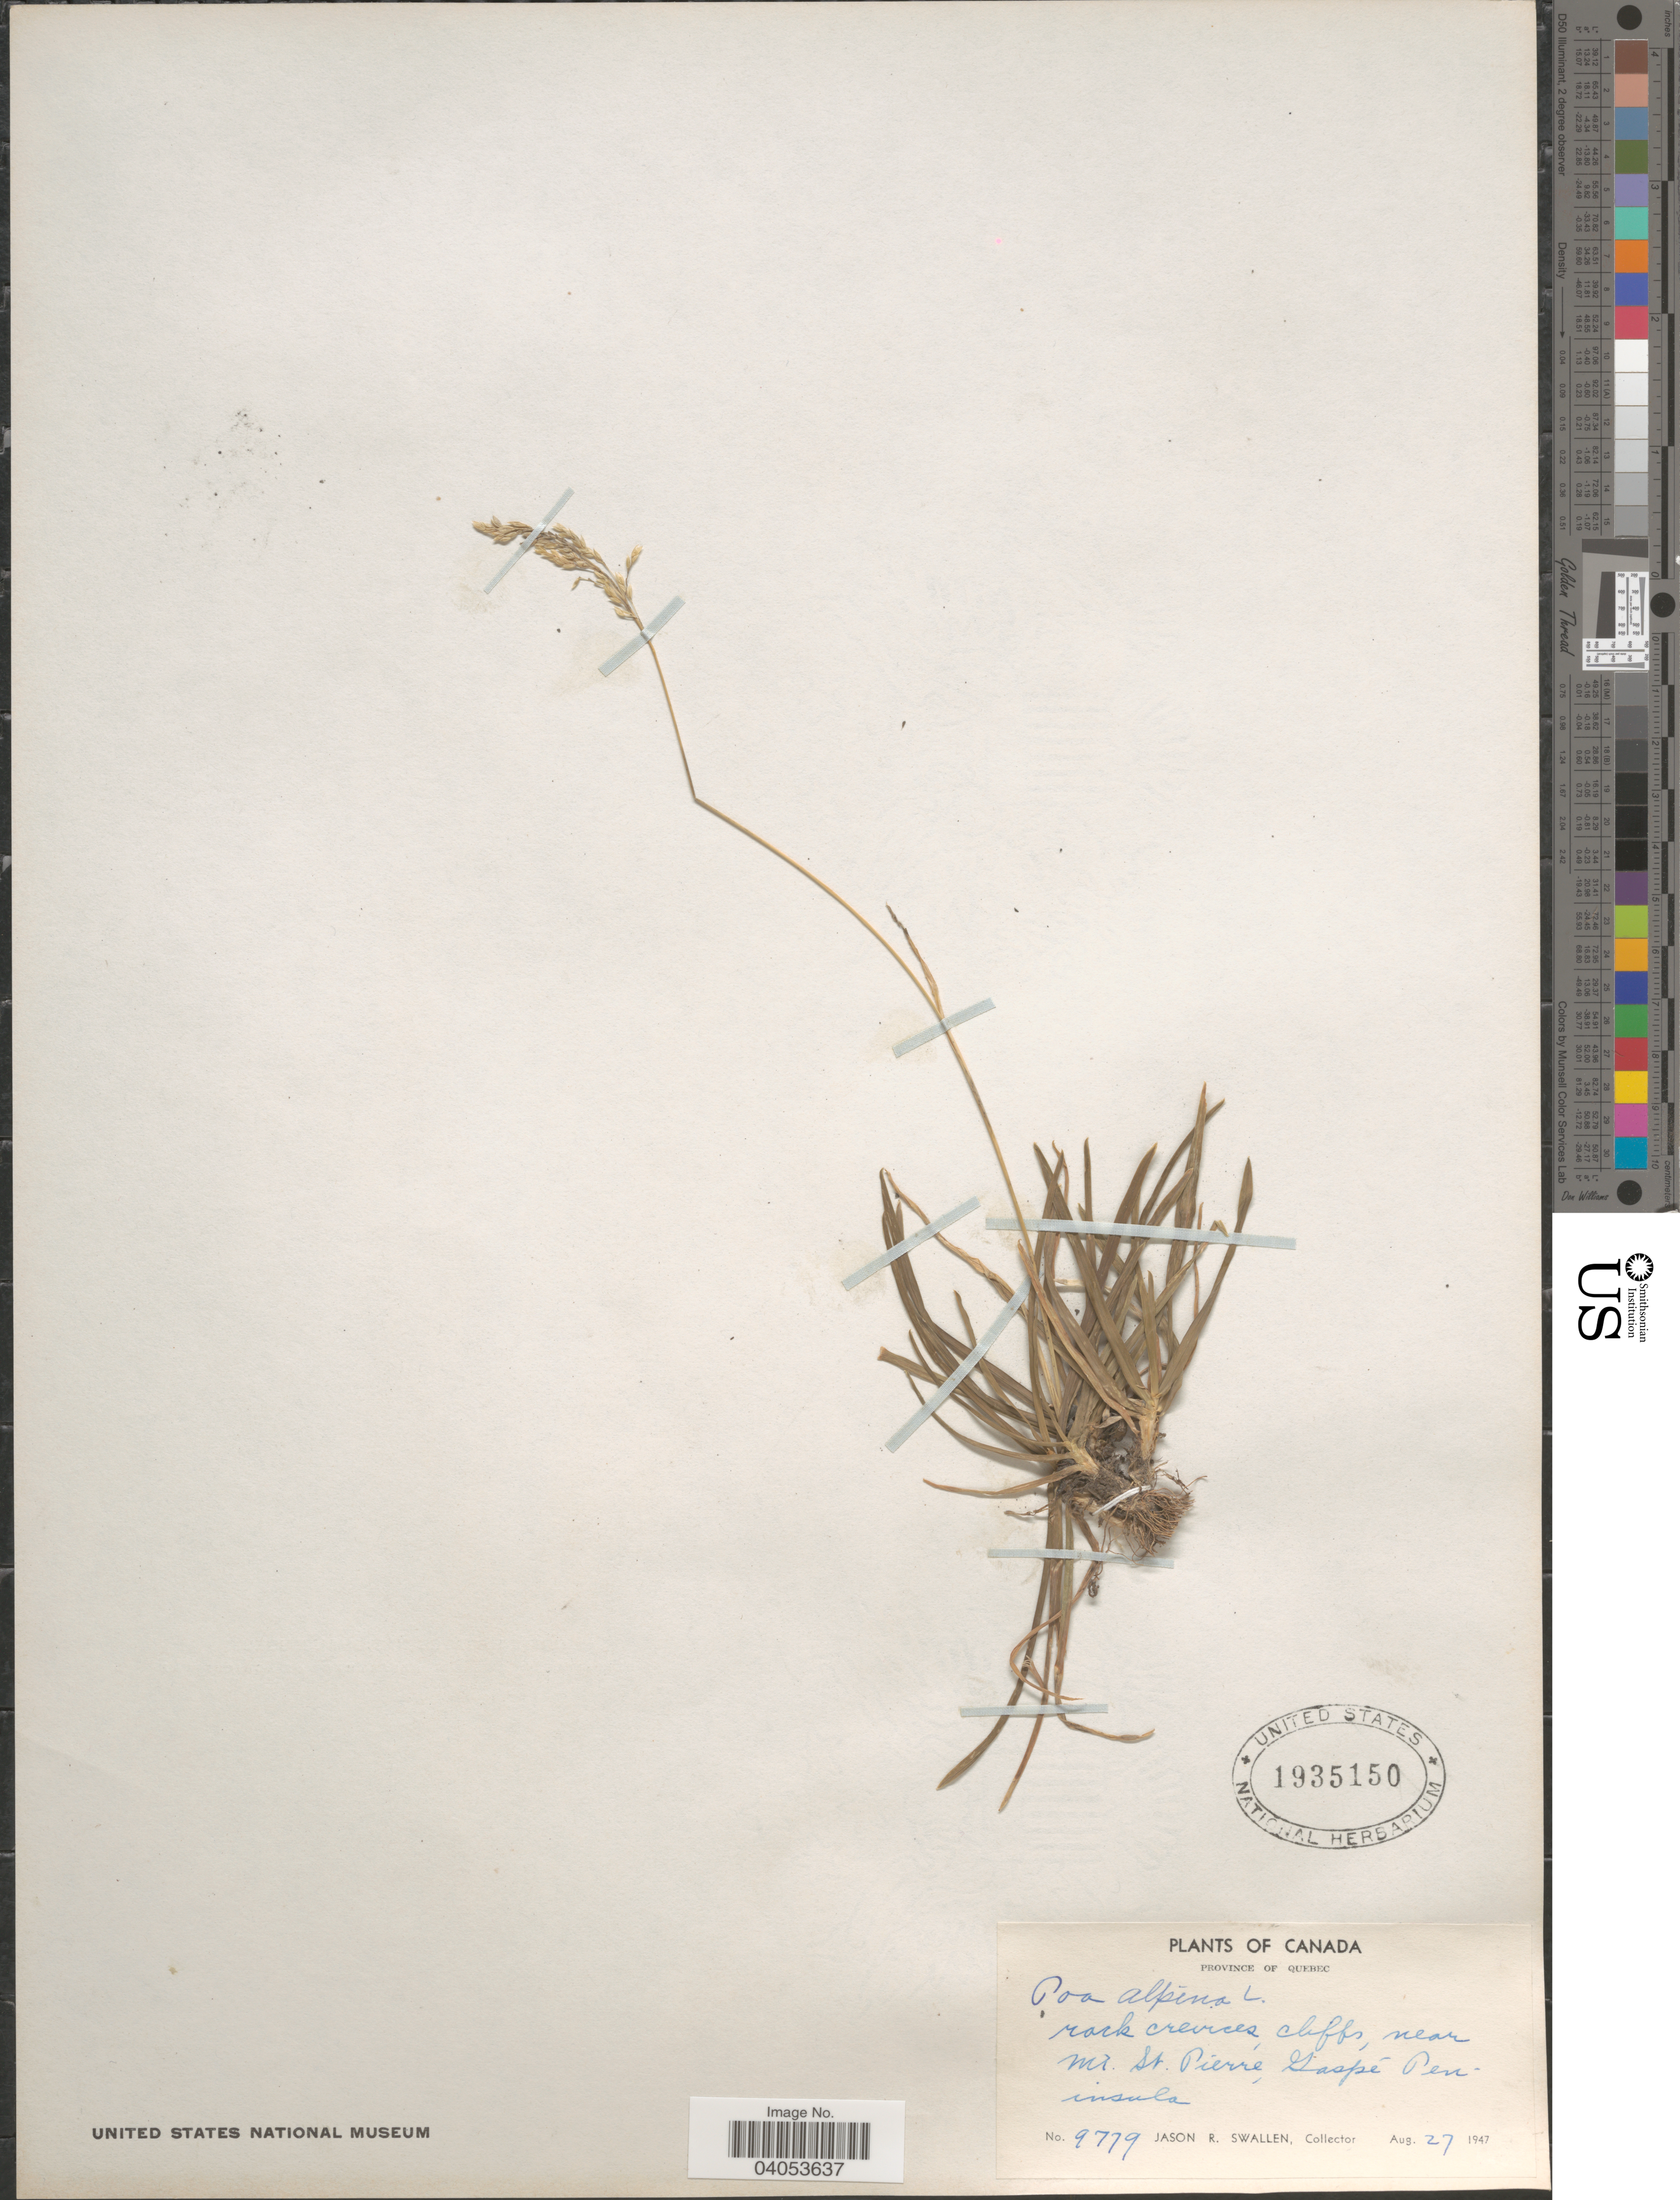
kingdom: Plantae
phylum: Tracheophyta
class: Liliopsida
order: Poales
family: Poaceae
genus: Poa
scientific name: Poa alpina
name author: L.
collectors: J. R. Swallen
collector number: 9779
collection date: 1947-08-27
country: Canada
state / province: Quebec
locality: Near Mt. St. Pierre, Gaspé Peninsula.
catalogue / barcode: US 1935150